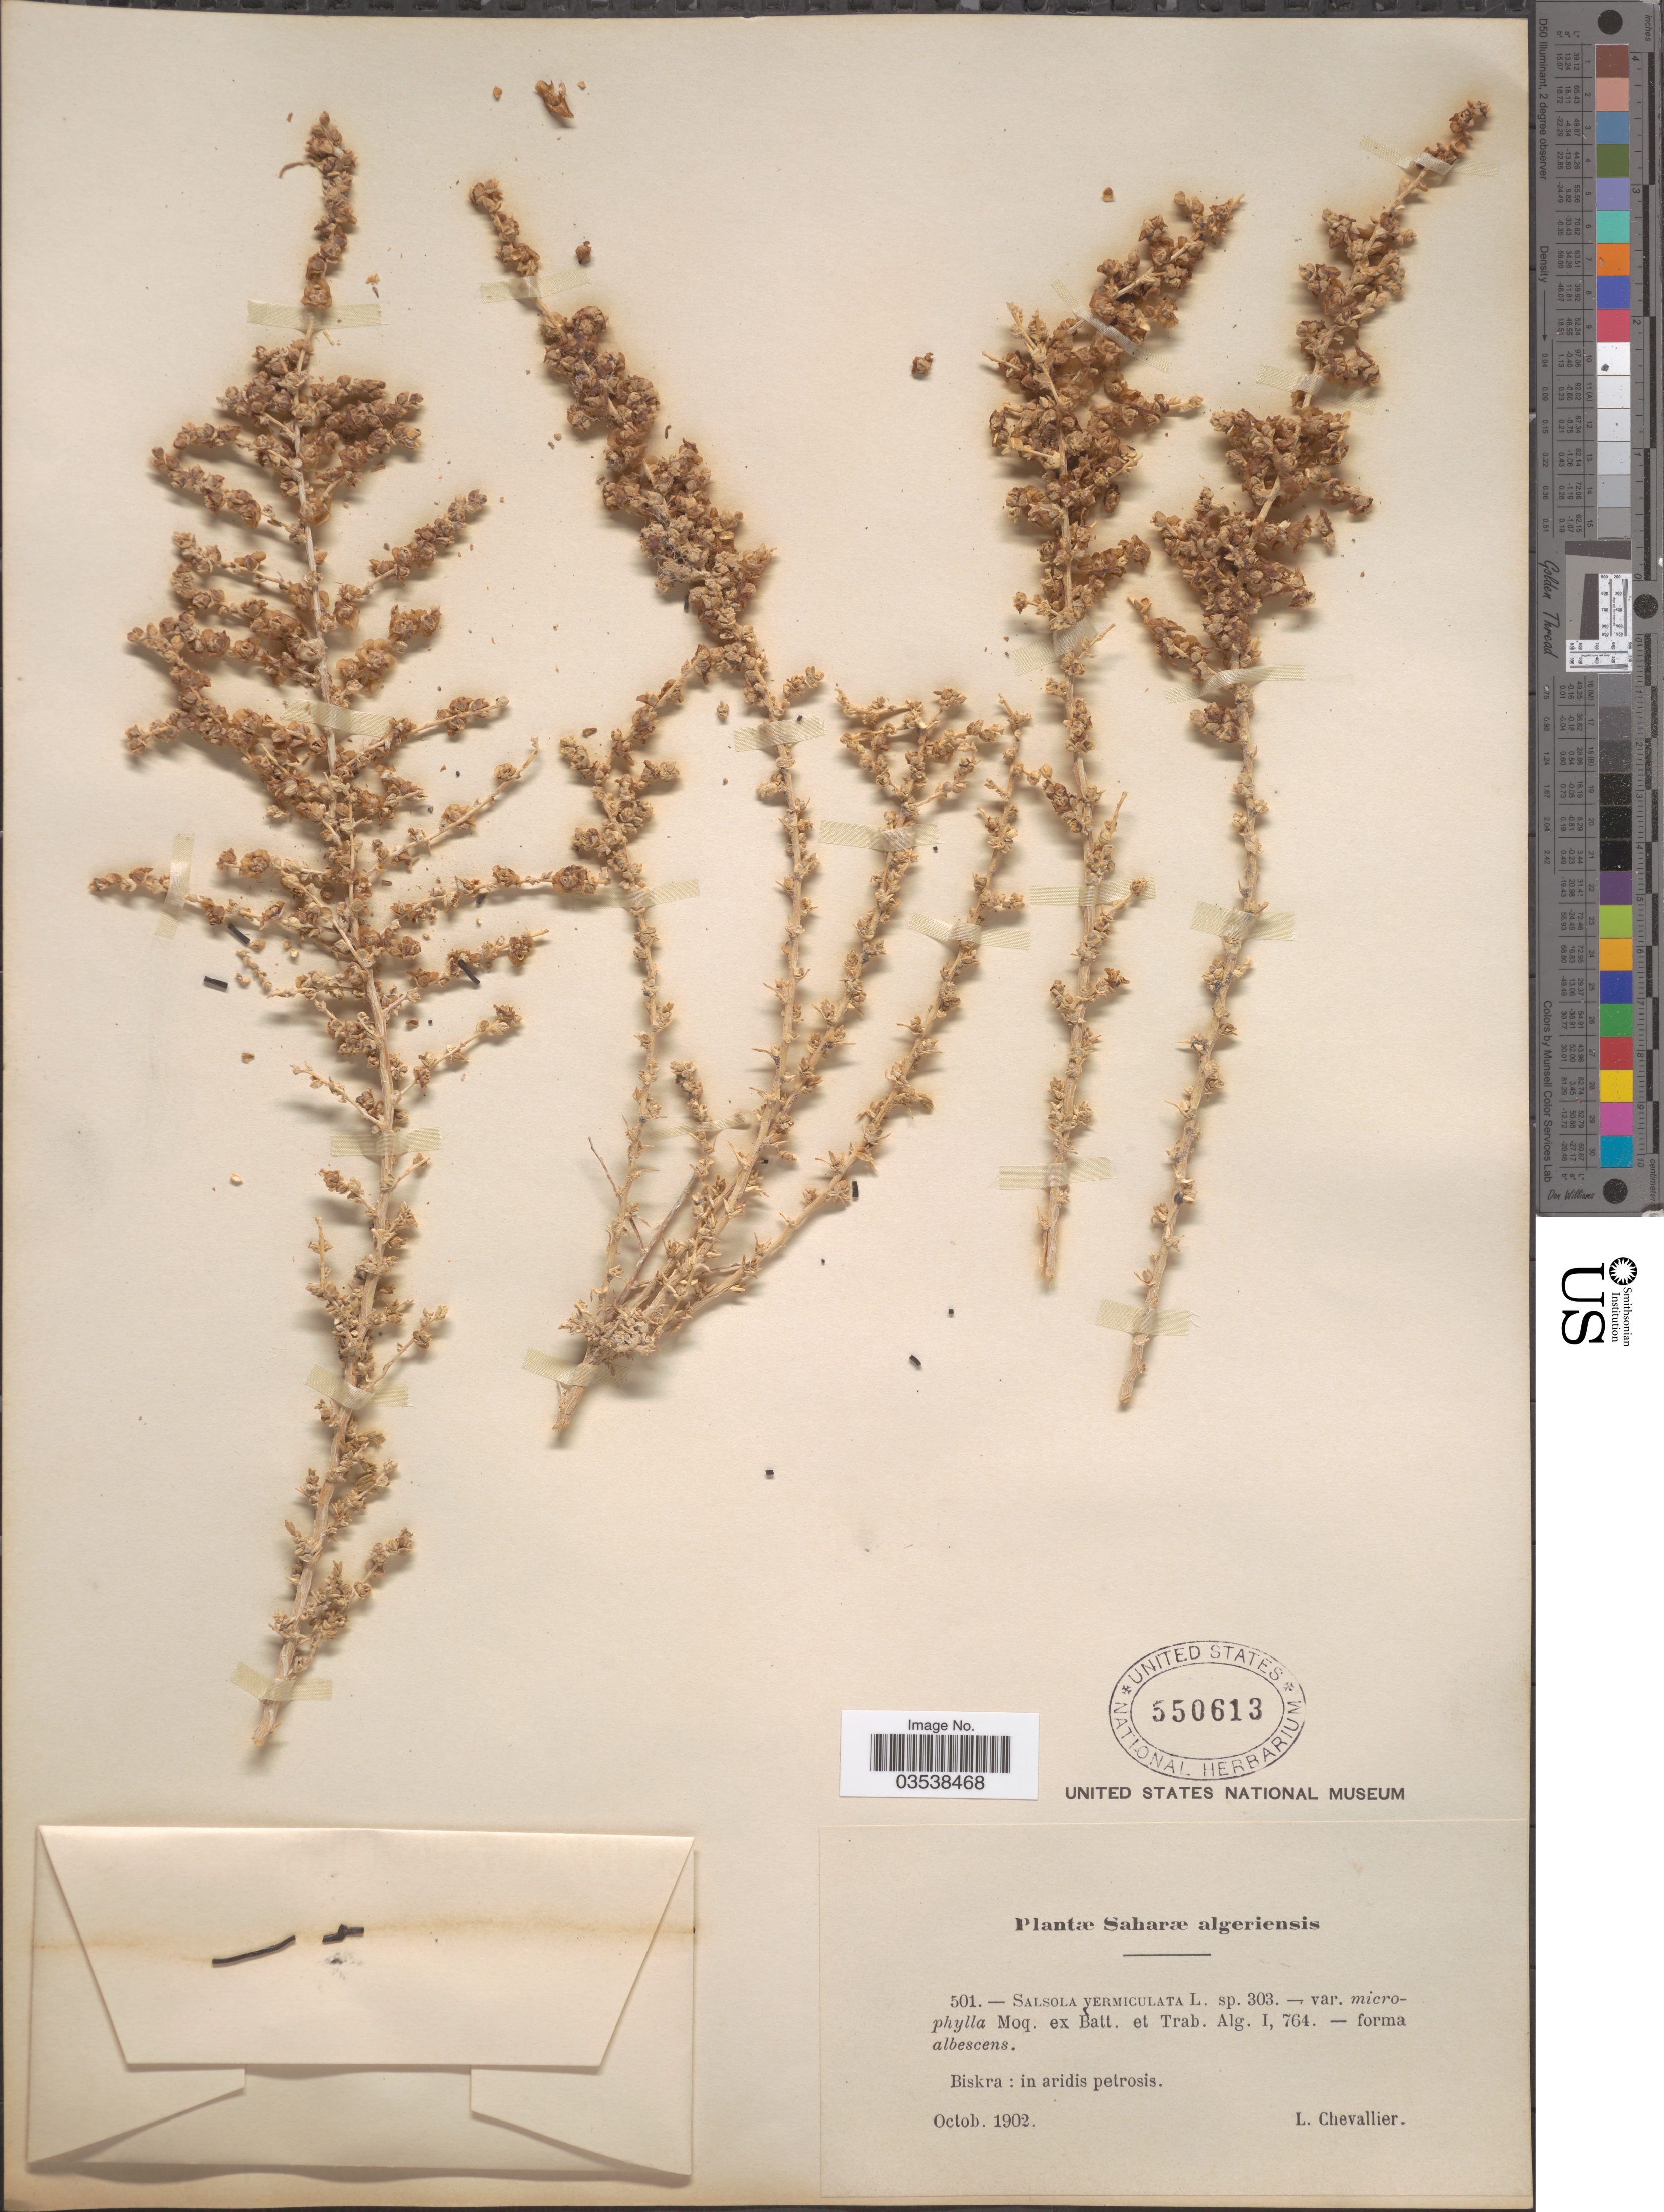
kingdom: Plantae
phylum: Tracheophyta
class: Magnoliopsida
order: Caryophyllales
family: Amaranthaceae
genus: Caroxylon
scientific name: Caroxylon vermiculatum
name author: (L.) Akhani & Roalson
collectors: L. Chevallier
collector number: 501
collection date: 1902-10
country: Algeria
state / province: Biskra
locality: Saharæ algeriensis. Biskra: in aridis petrosis.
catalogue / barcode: US 550613